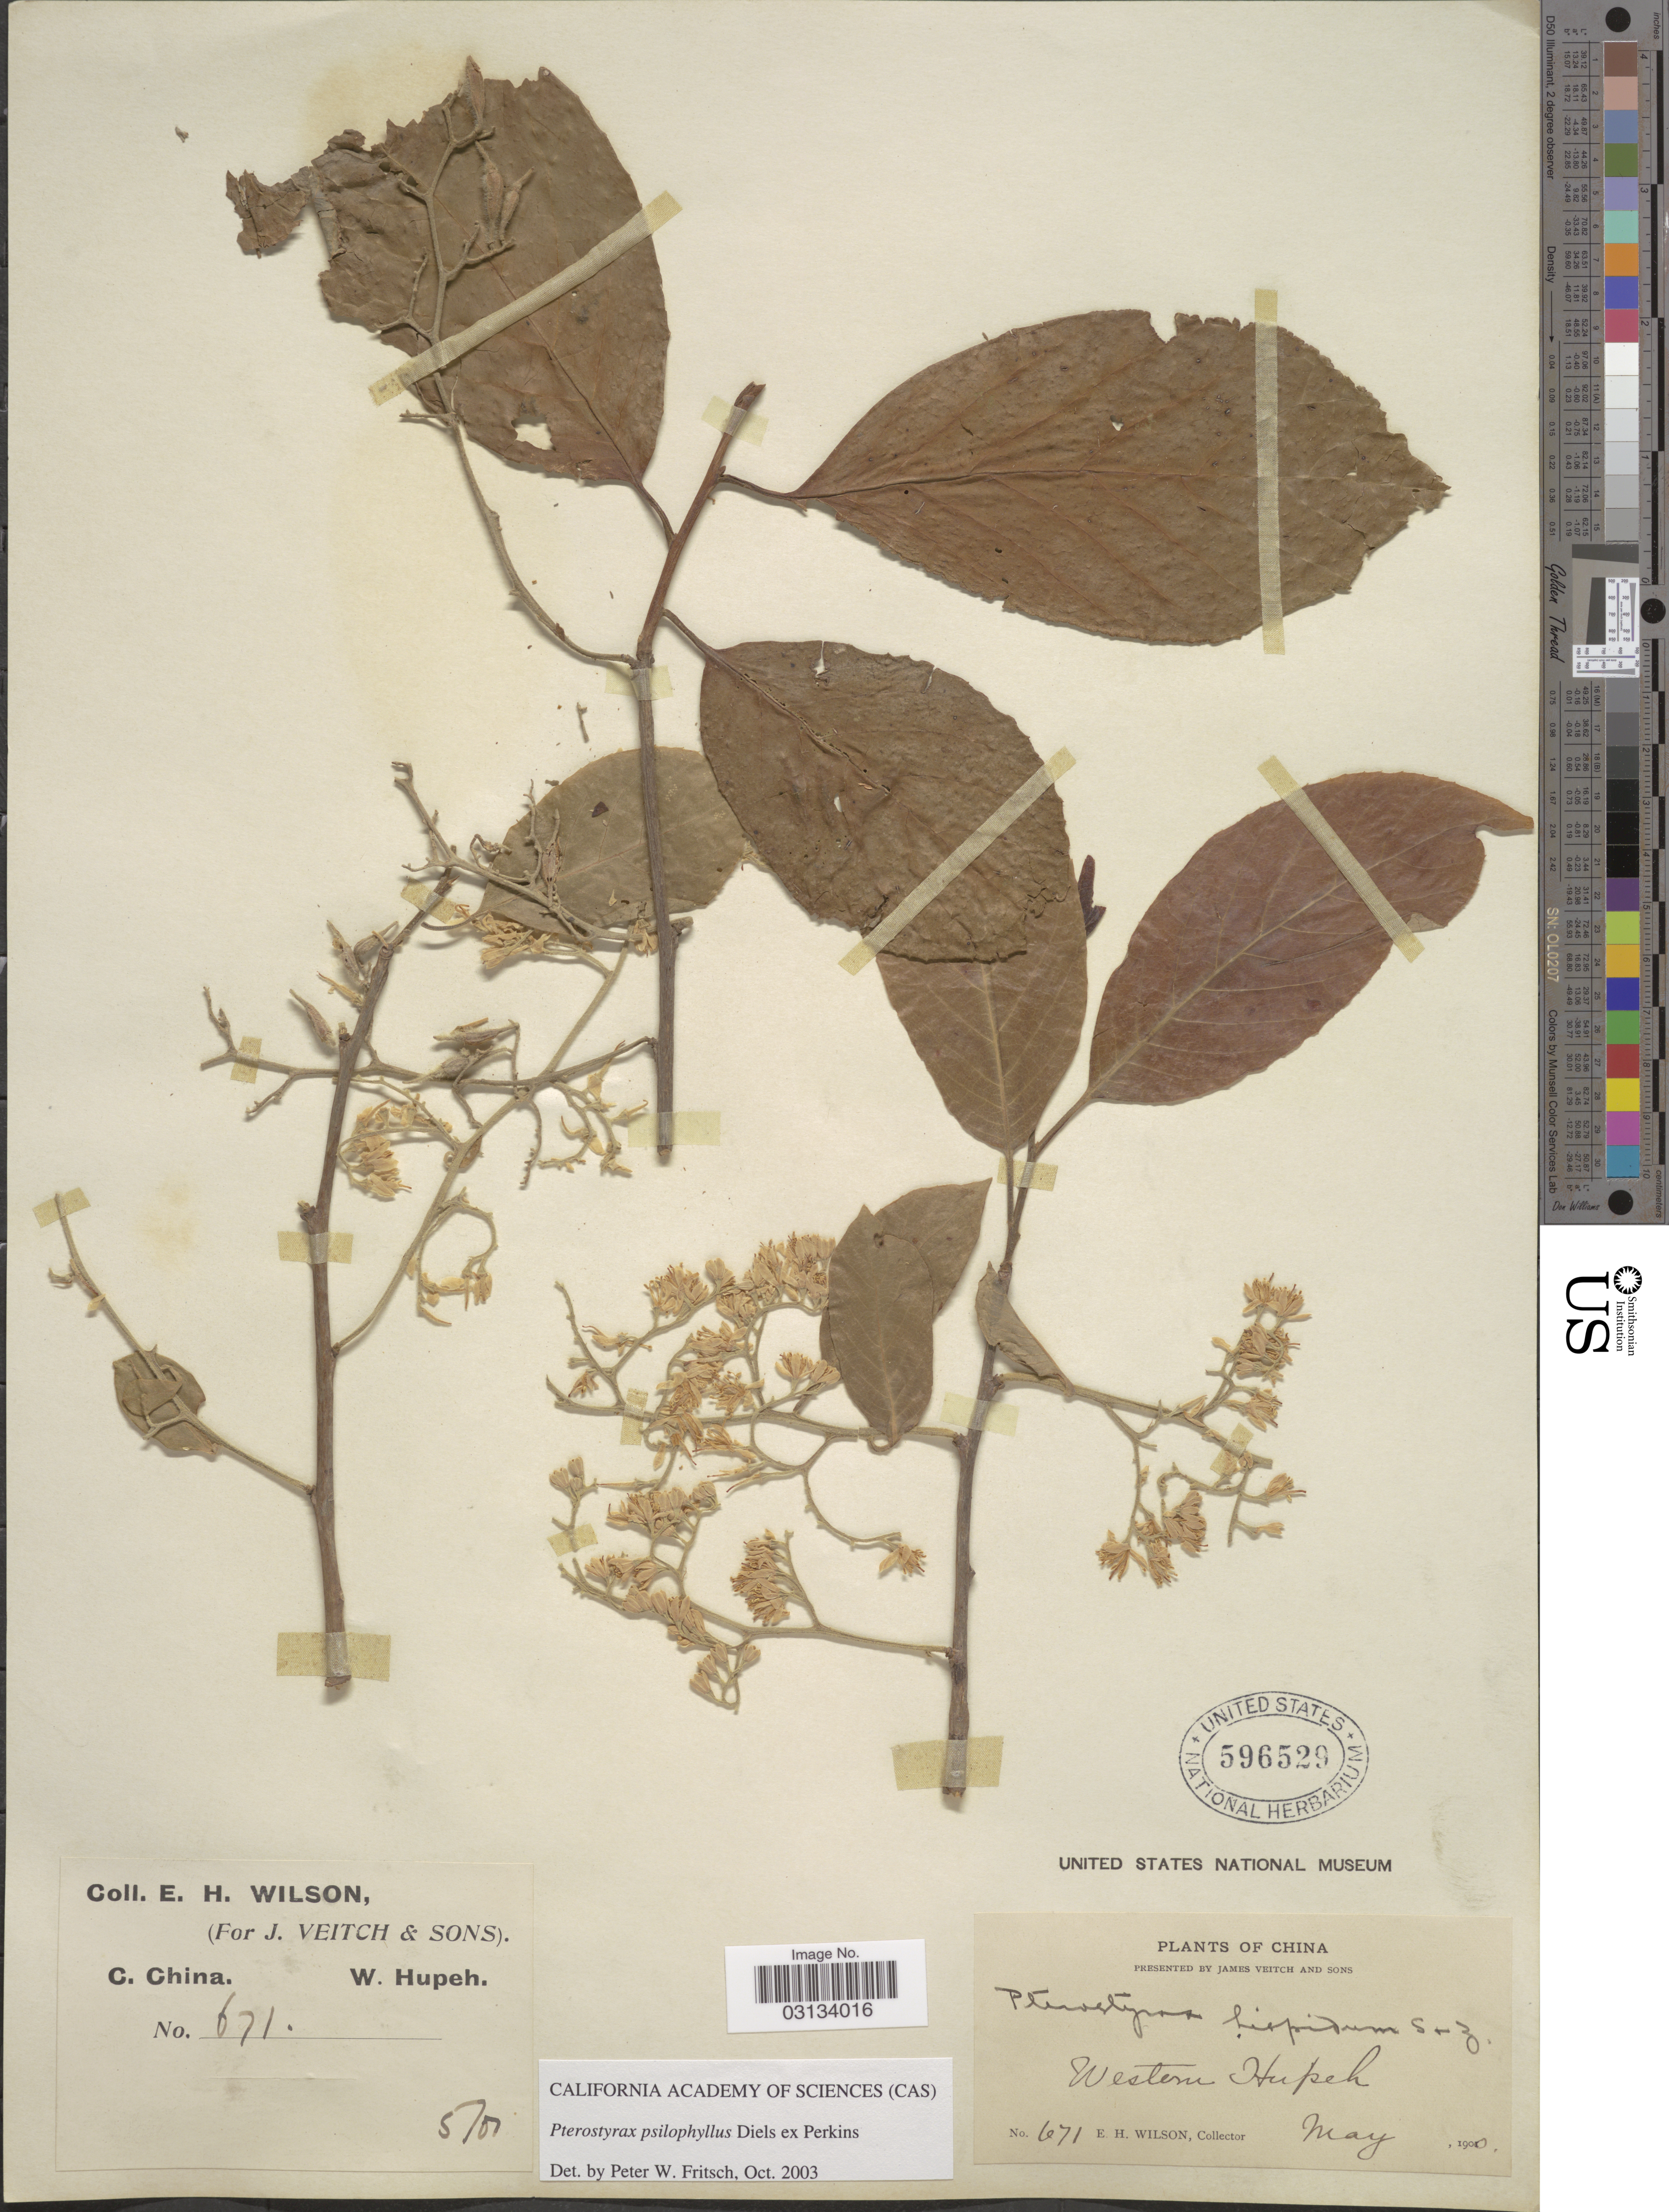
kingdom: Plantae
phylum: Tracheophyta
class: Magnoliopsida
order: Ericales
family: Styracaceae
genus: Pterostyrax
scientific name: Pterostyrax psilophyllus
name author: Diels ex Perkins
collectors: E. Wilson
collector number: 671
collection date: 1900-05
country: China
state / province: Hubei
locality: Western Hupeh. C. China.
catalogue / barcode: US 596529